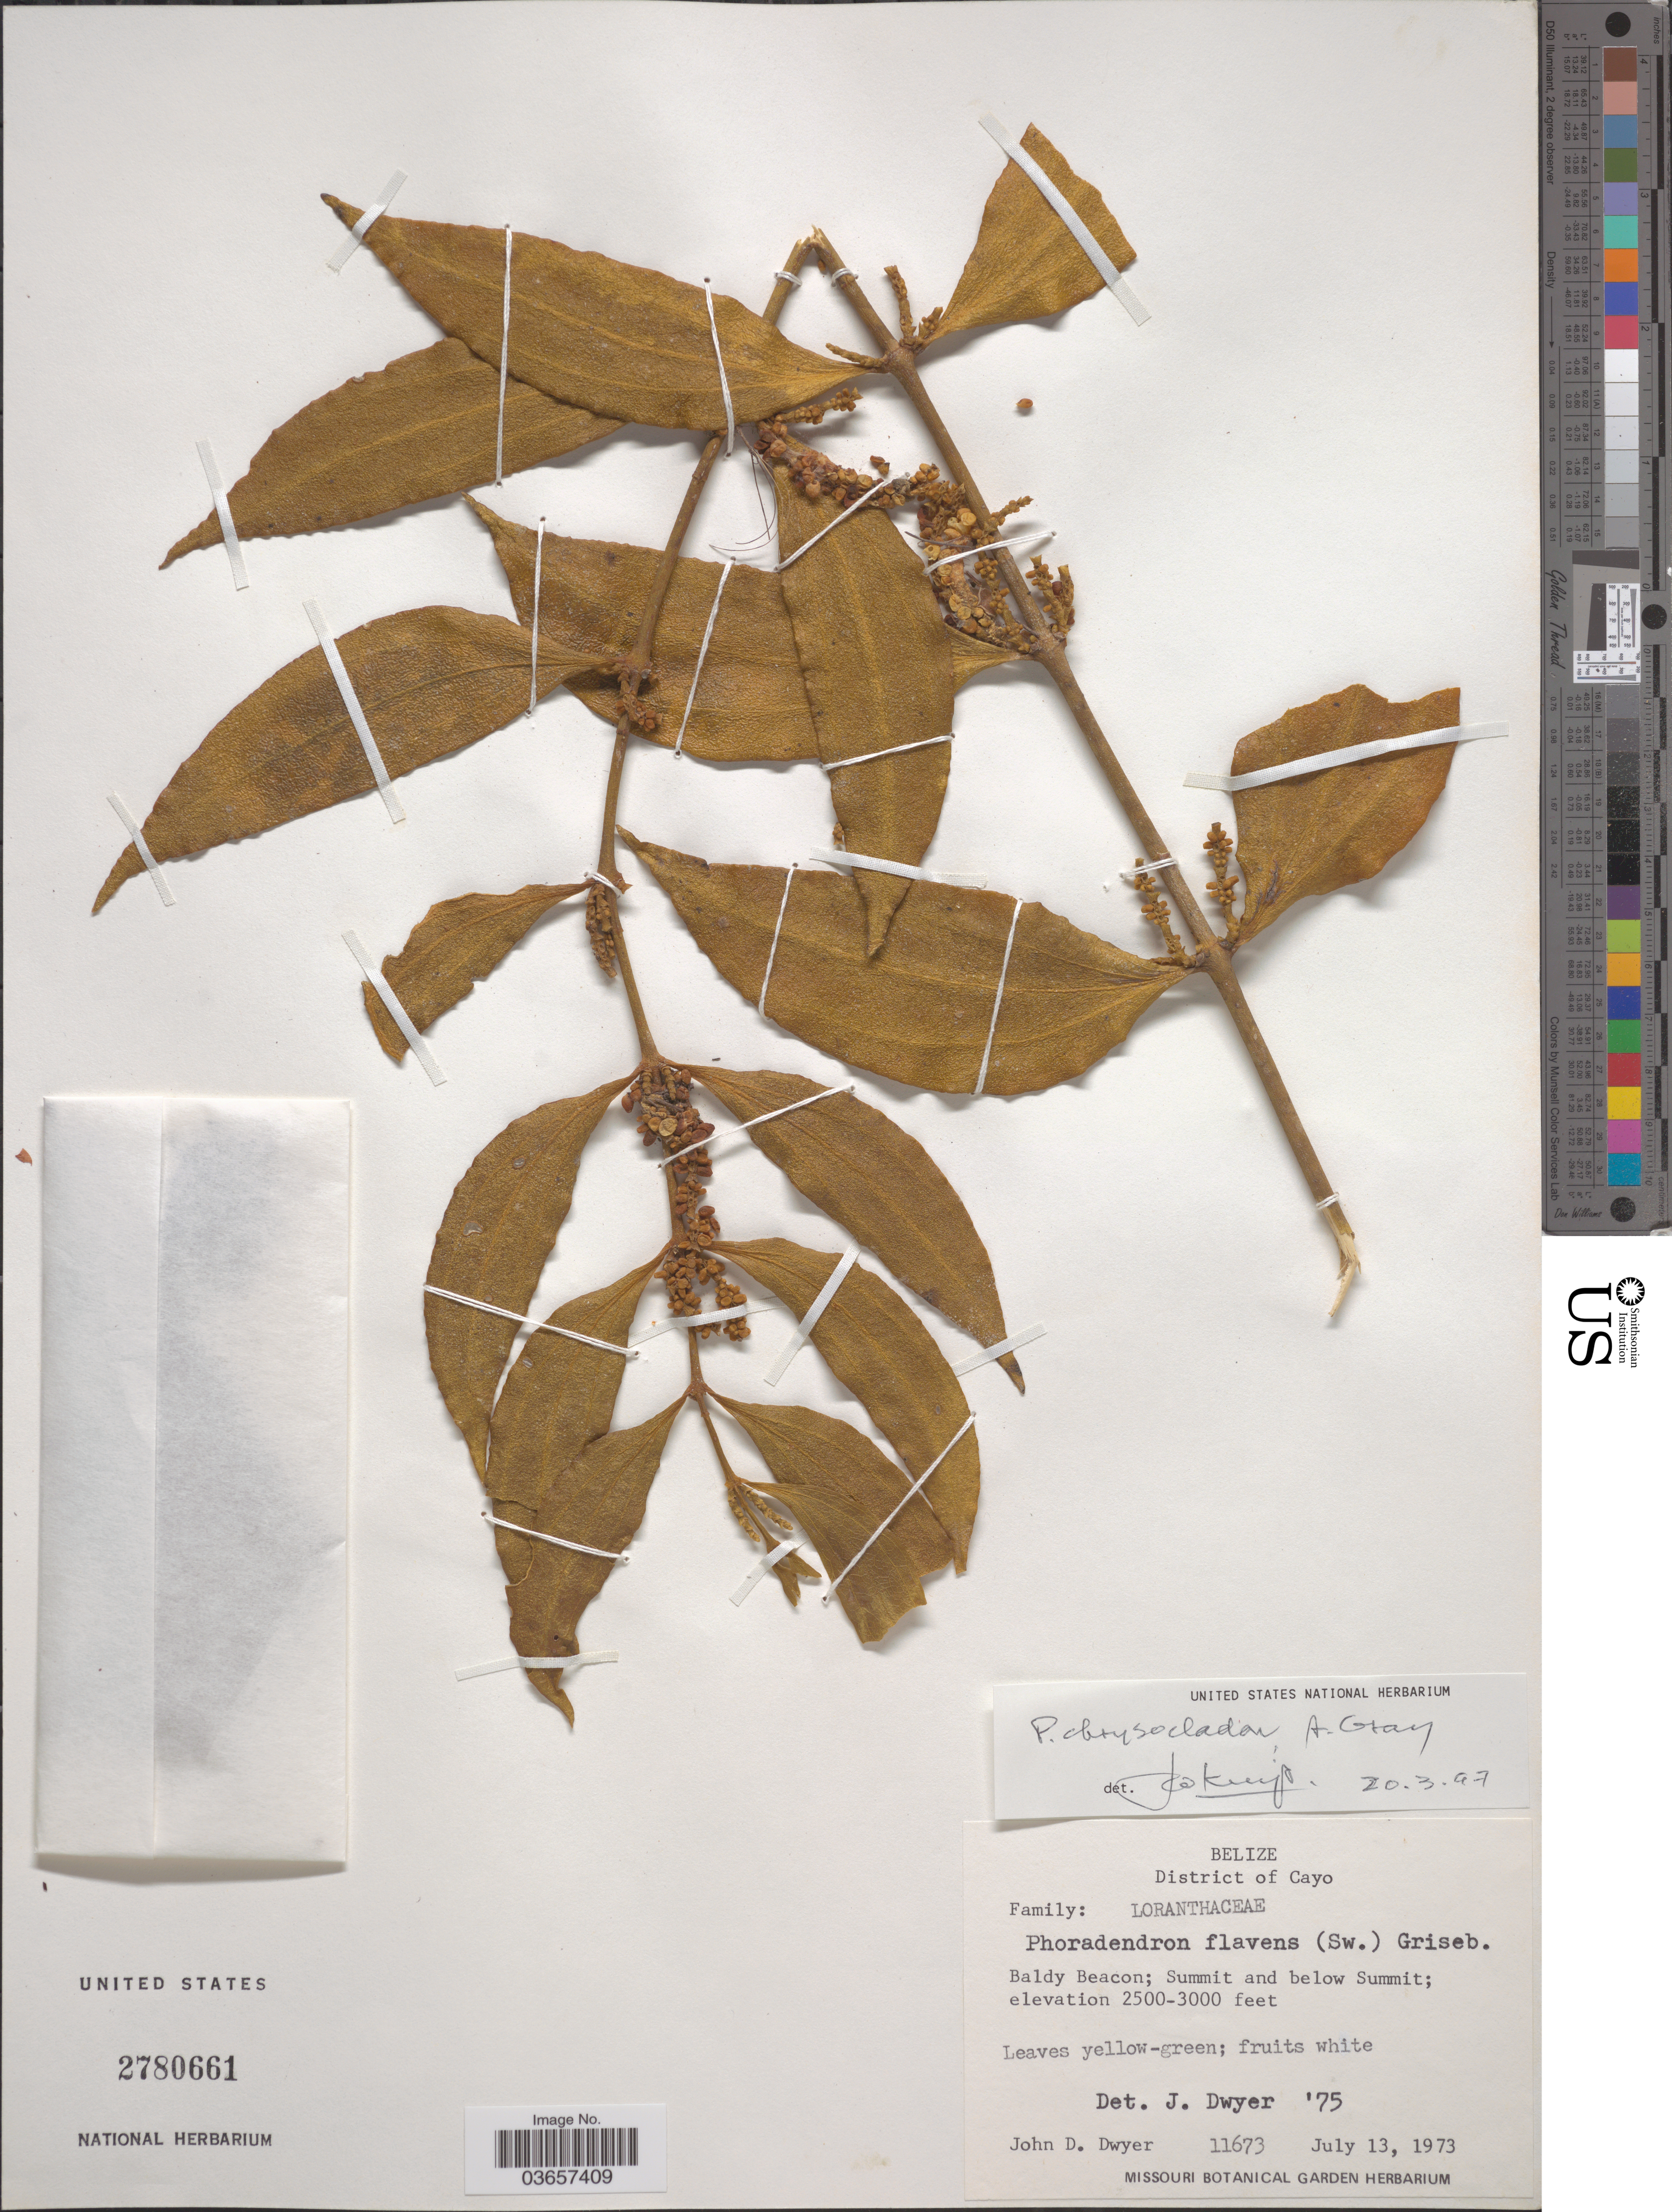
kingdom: Plantae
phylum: Tracheophyta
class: Magnoliopsida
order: Santalales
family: Viscaceae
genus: Phoradendron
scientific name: Phoradendron chrysocladon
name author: A. Gray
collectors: J. D. Dwyer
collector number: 11673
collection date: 1973-07-13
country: Belize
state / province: Cayo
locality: District of Cayo. Baldy Beacon; Summit and below Summit.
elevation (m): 762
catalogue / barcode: US 2780661